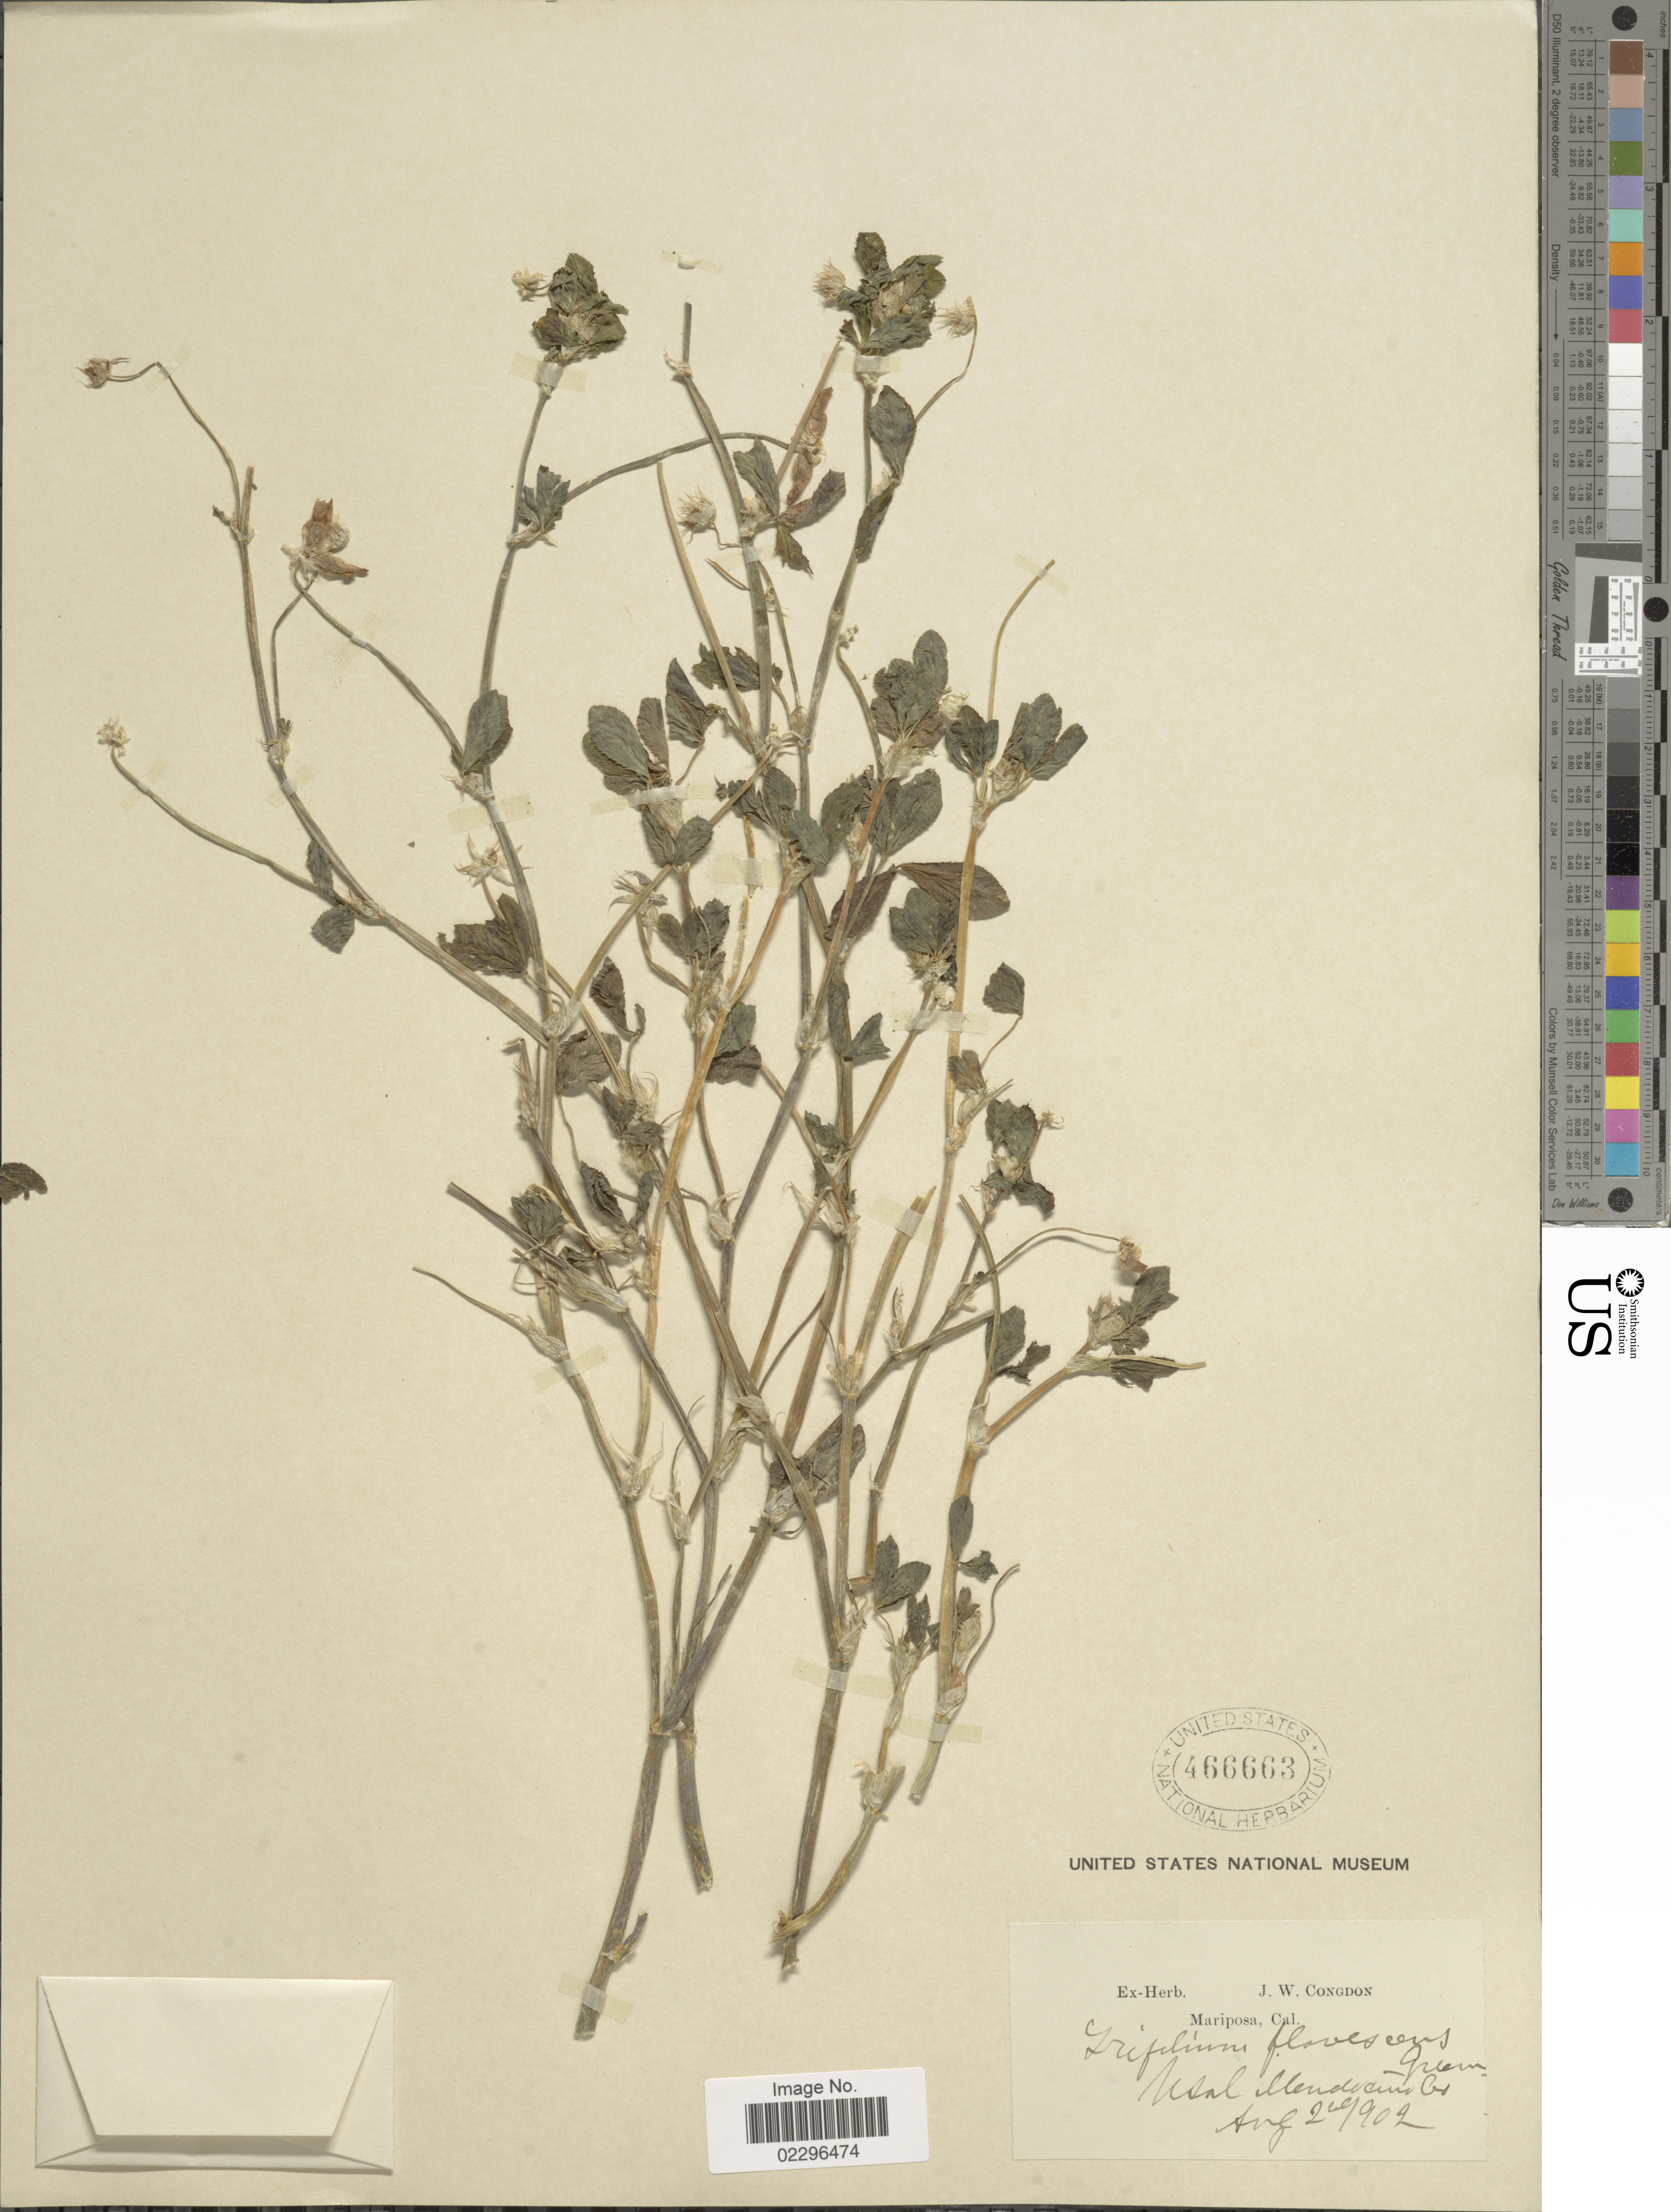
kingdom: Plantae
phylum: Tracheophyta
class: Magnoliopsida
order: Fabales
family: Fabaceae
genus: Trifolium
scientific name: Trifolium fucatum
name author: Lindl.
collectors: ex herb. J. W. Congdon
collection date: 1902-08-02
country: United States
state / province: California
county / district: Mendocino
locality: Mariposa, Cal., Usal Mendocino Co.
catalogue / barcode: US 466663